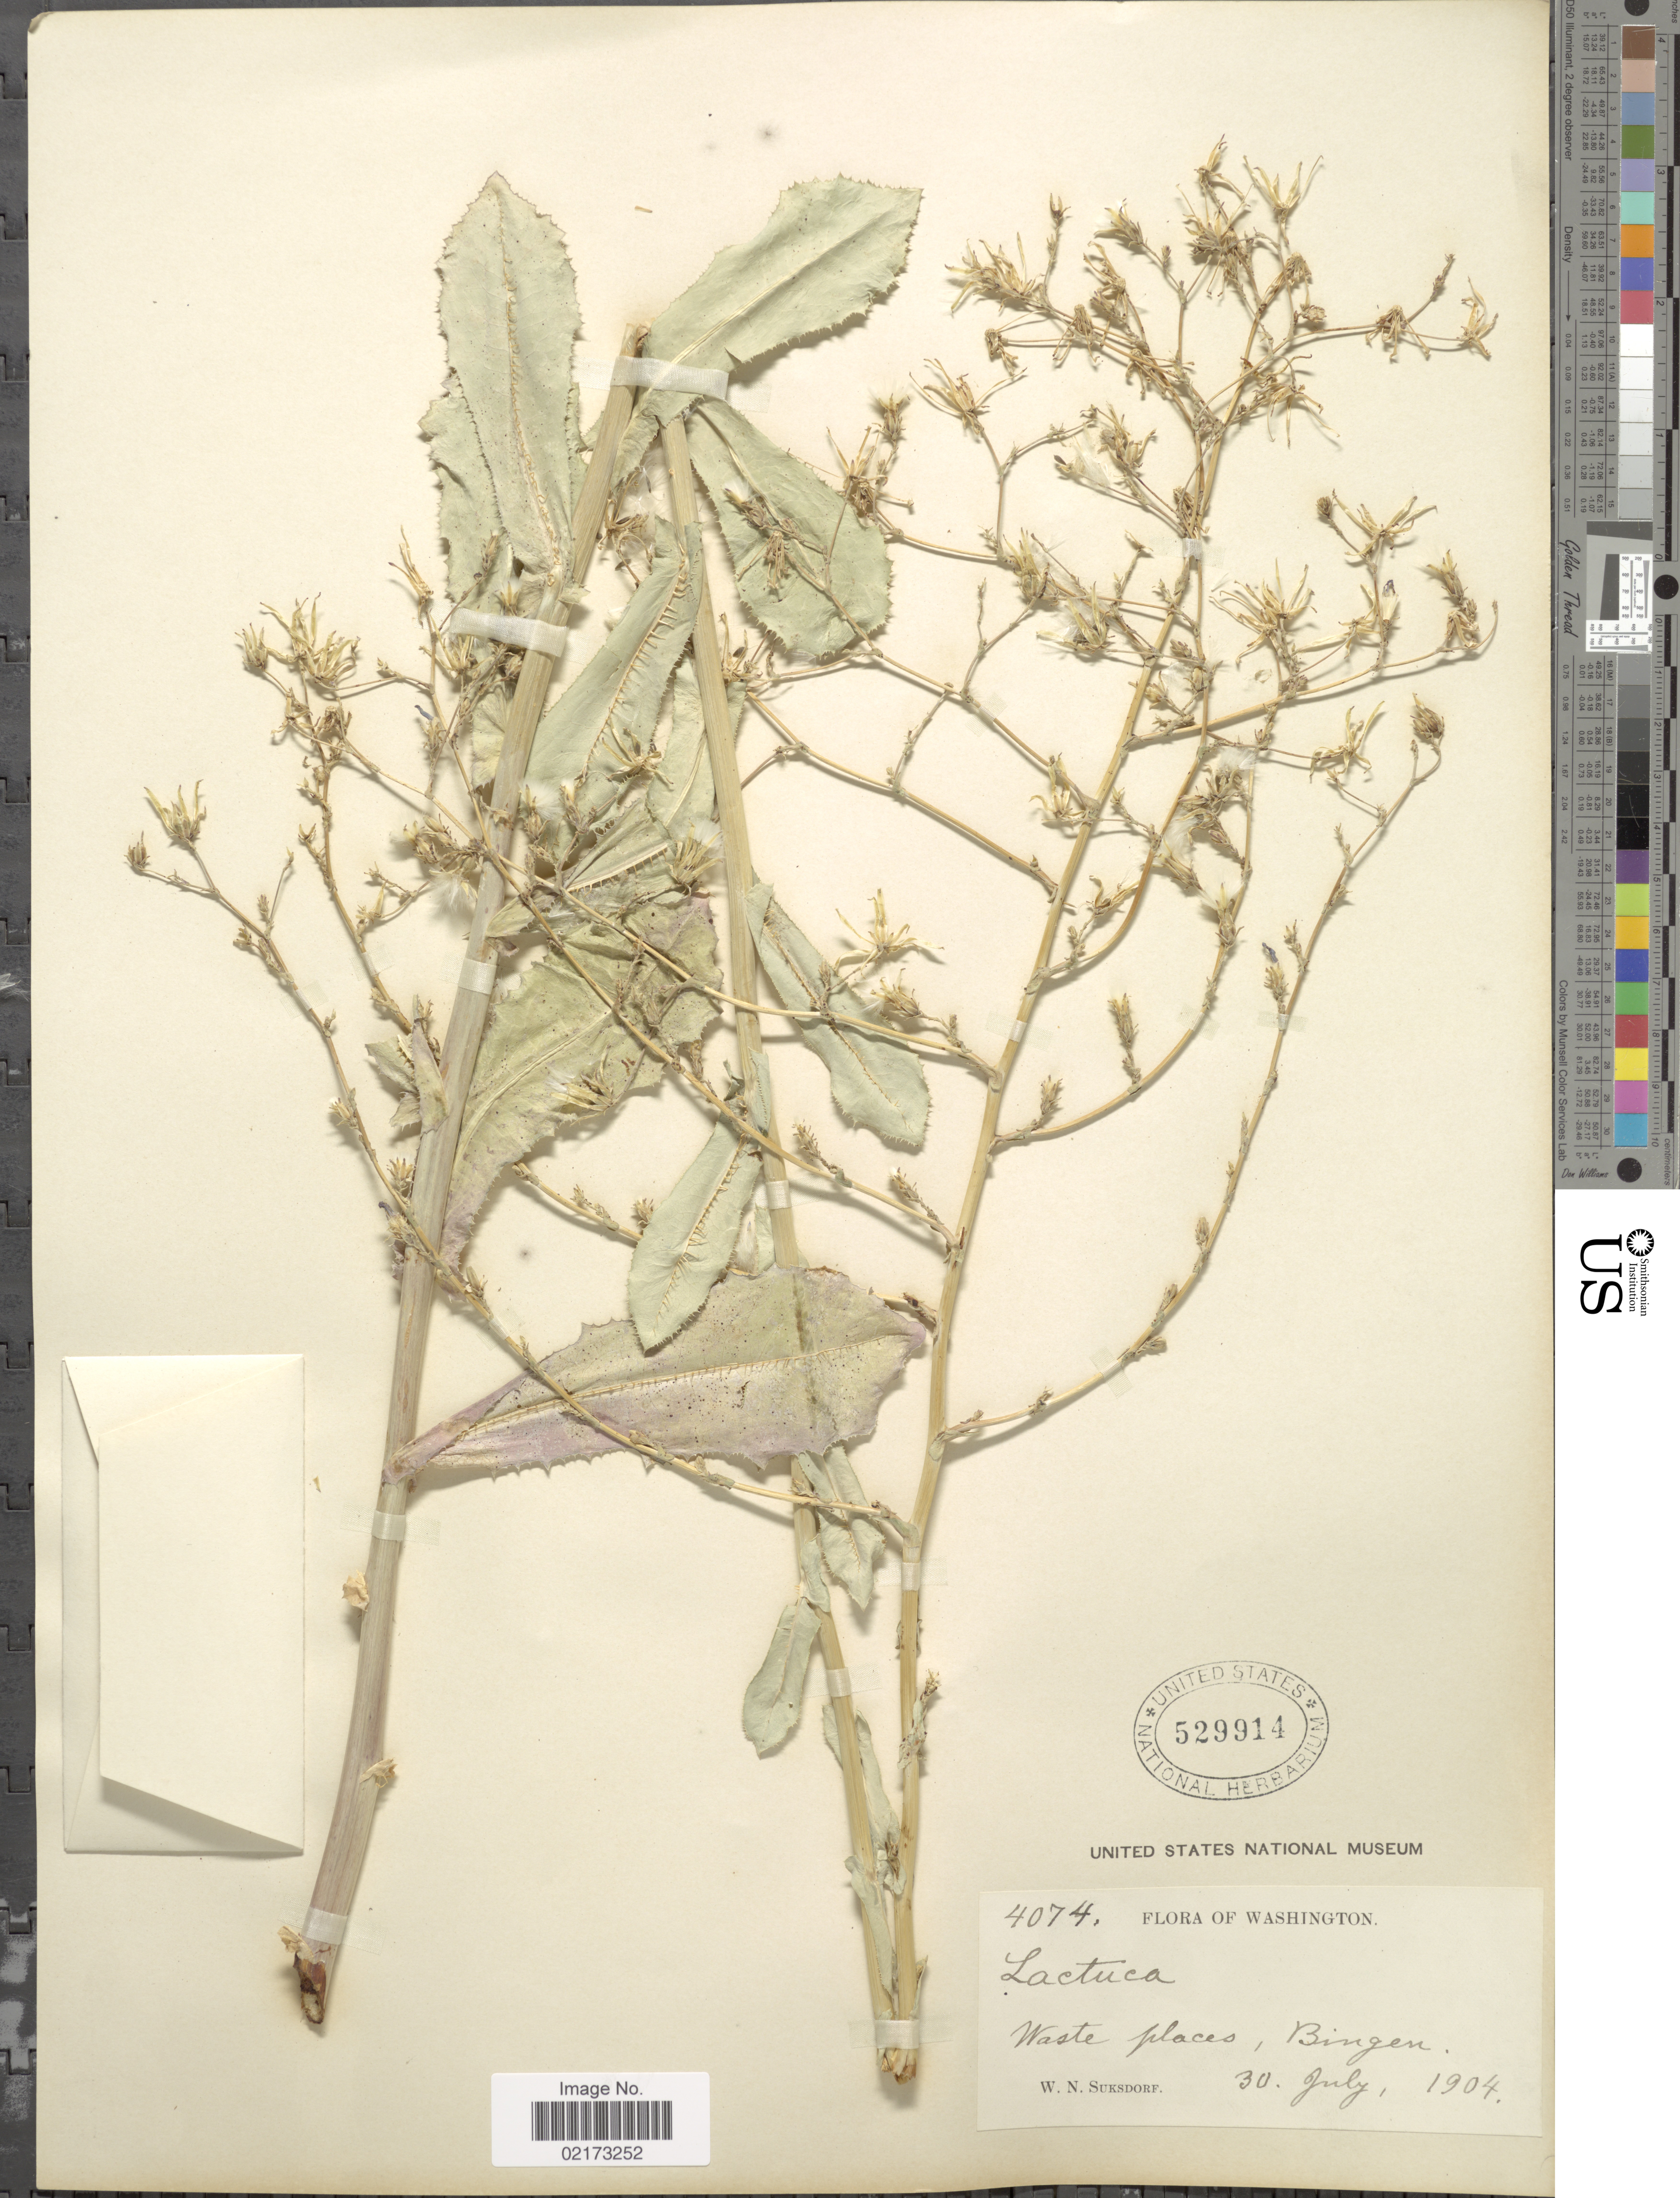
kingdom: Plantae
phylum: Tracheophyta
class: Magnoliopsida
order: Asterales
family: Asteraceae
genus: Lactuca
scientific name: Lactuca serriola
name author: L.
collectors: W. N. Suksdorf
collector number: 4074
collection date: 1904-07-30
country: United States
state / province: Washington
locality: Bingen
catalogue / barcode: US 529914